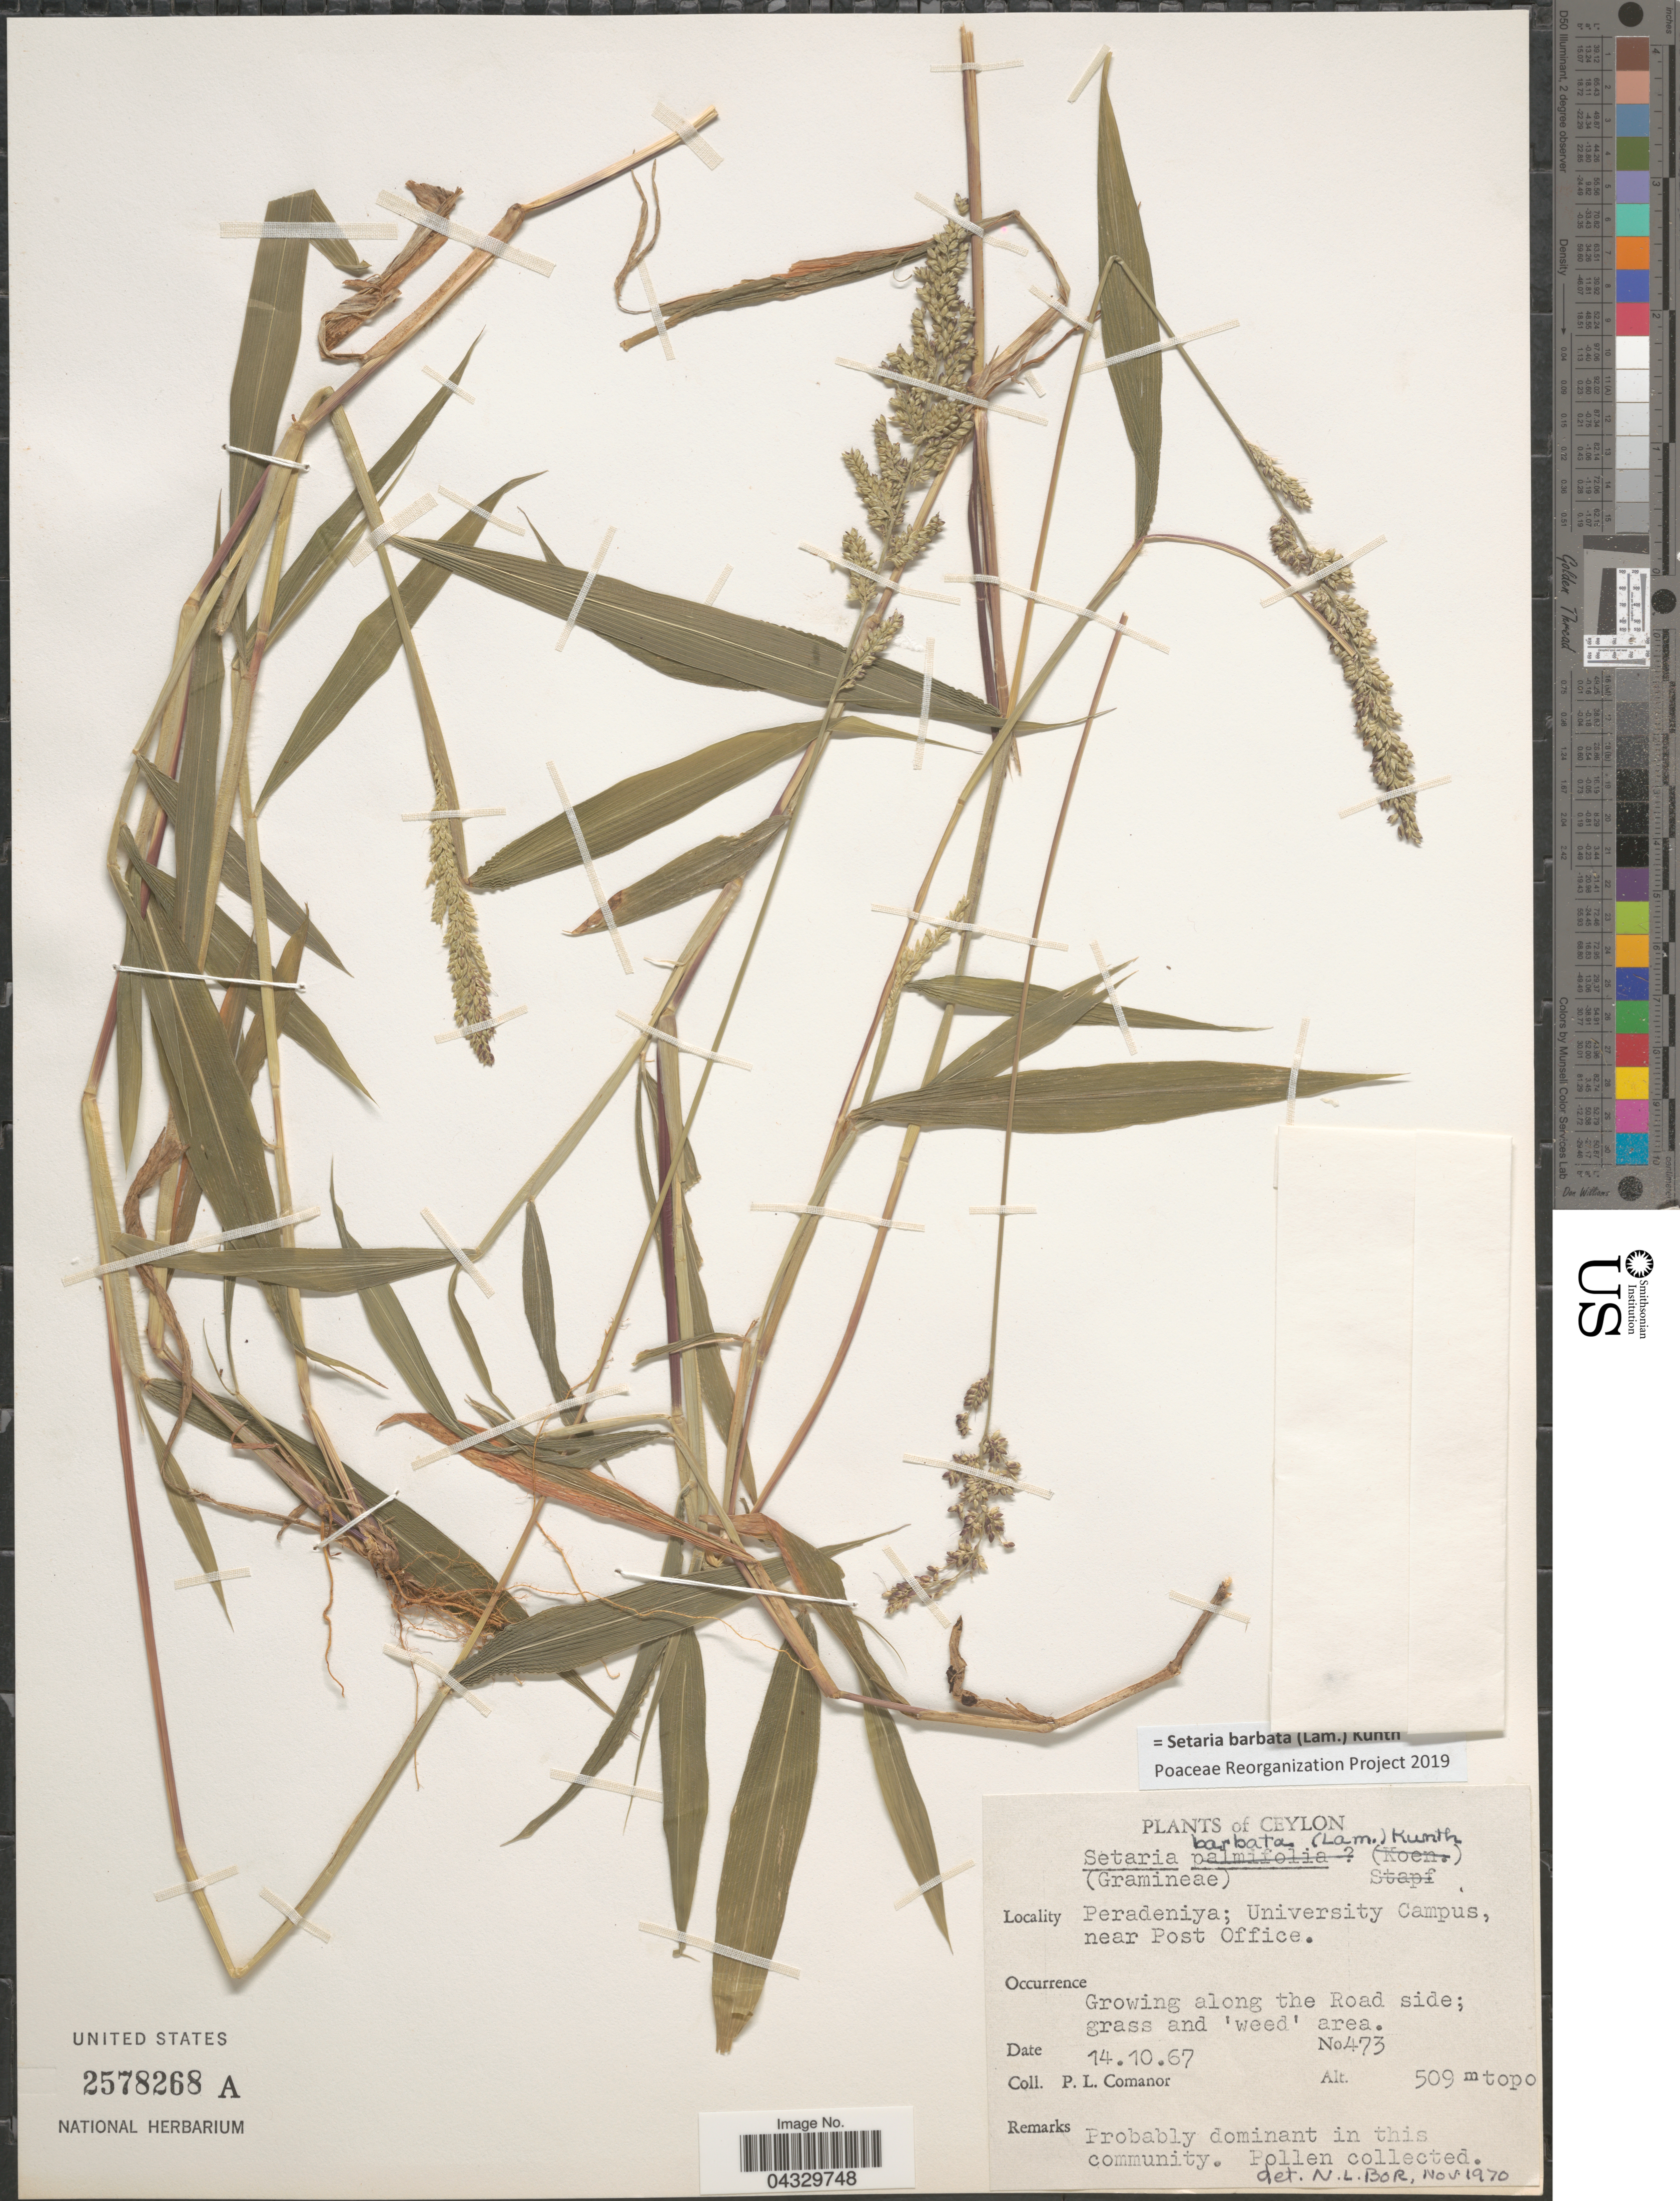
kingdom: Plantae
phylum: Tracheophyta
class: Liliopsida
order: Poales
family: Poaceae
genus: Setaria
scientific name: Setaria barbata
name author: (Lam.) Kunth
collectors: P. Comanor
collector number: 473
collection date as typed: Transcribed d/m/y: 14/10/67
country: Sri Lanka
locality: Ceylon. Peradeniya; University Campus, near Post Office.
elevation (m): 509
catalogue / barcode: US 2578268A